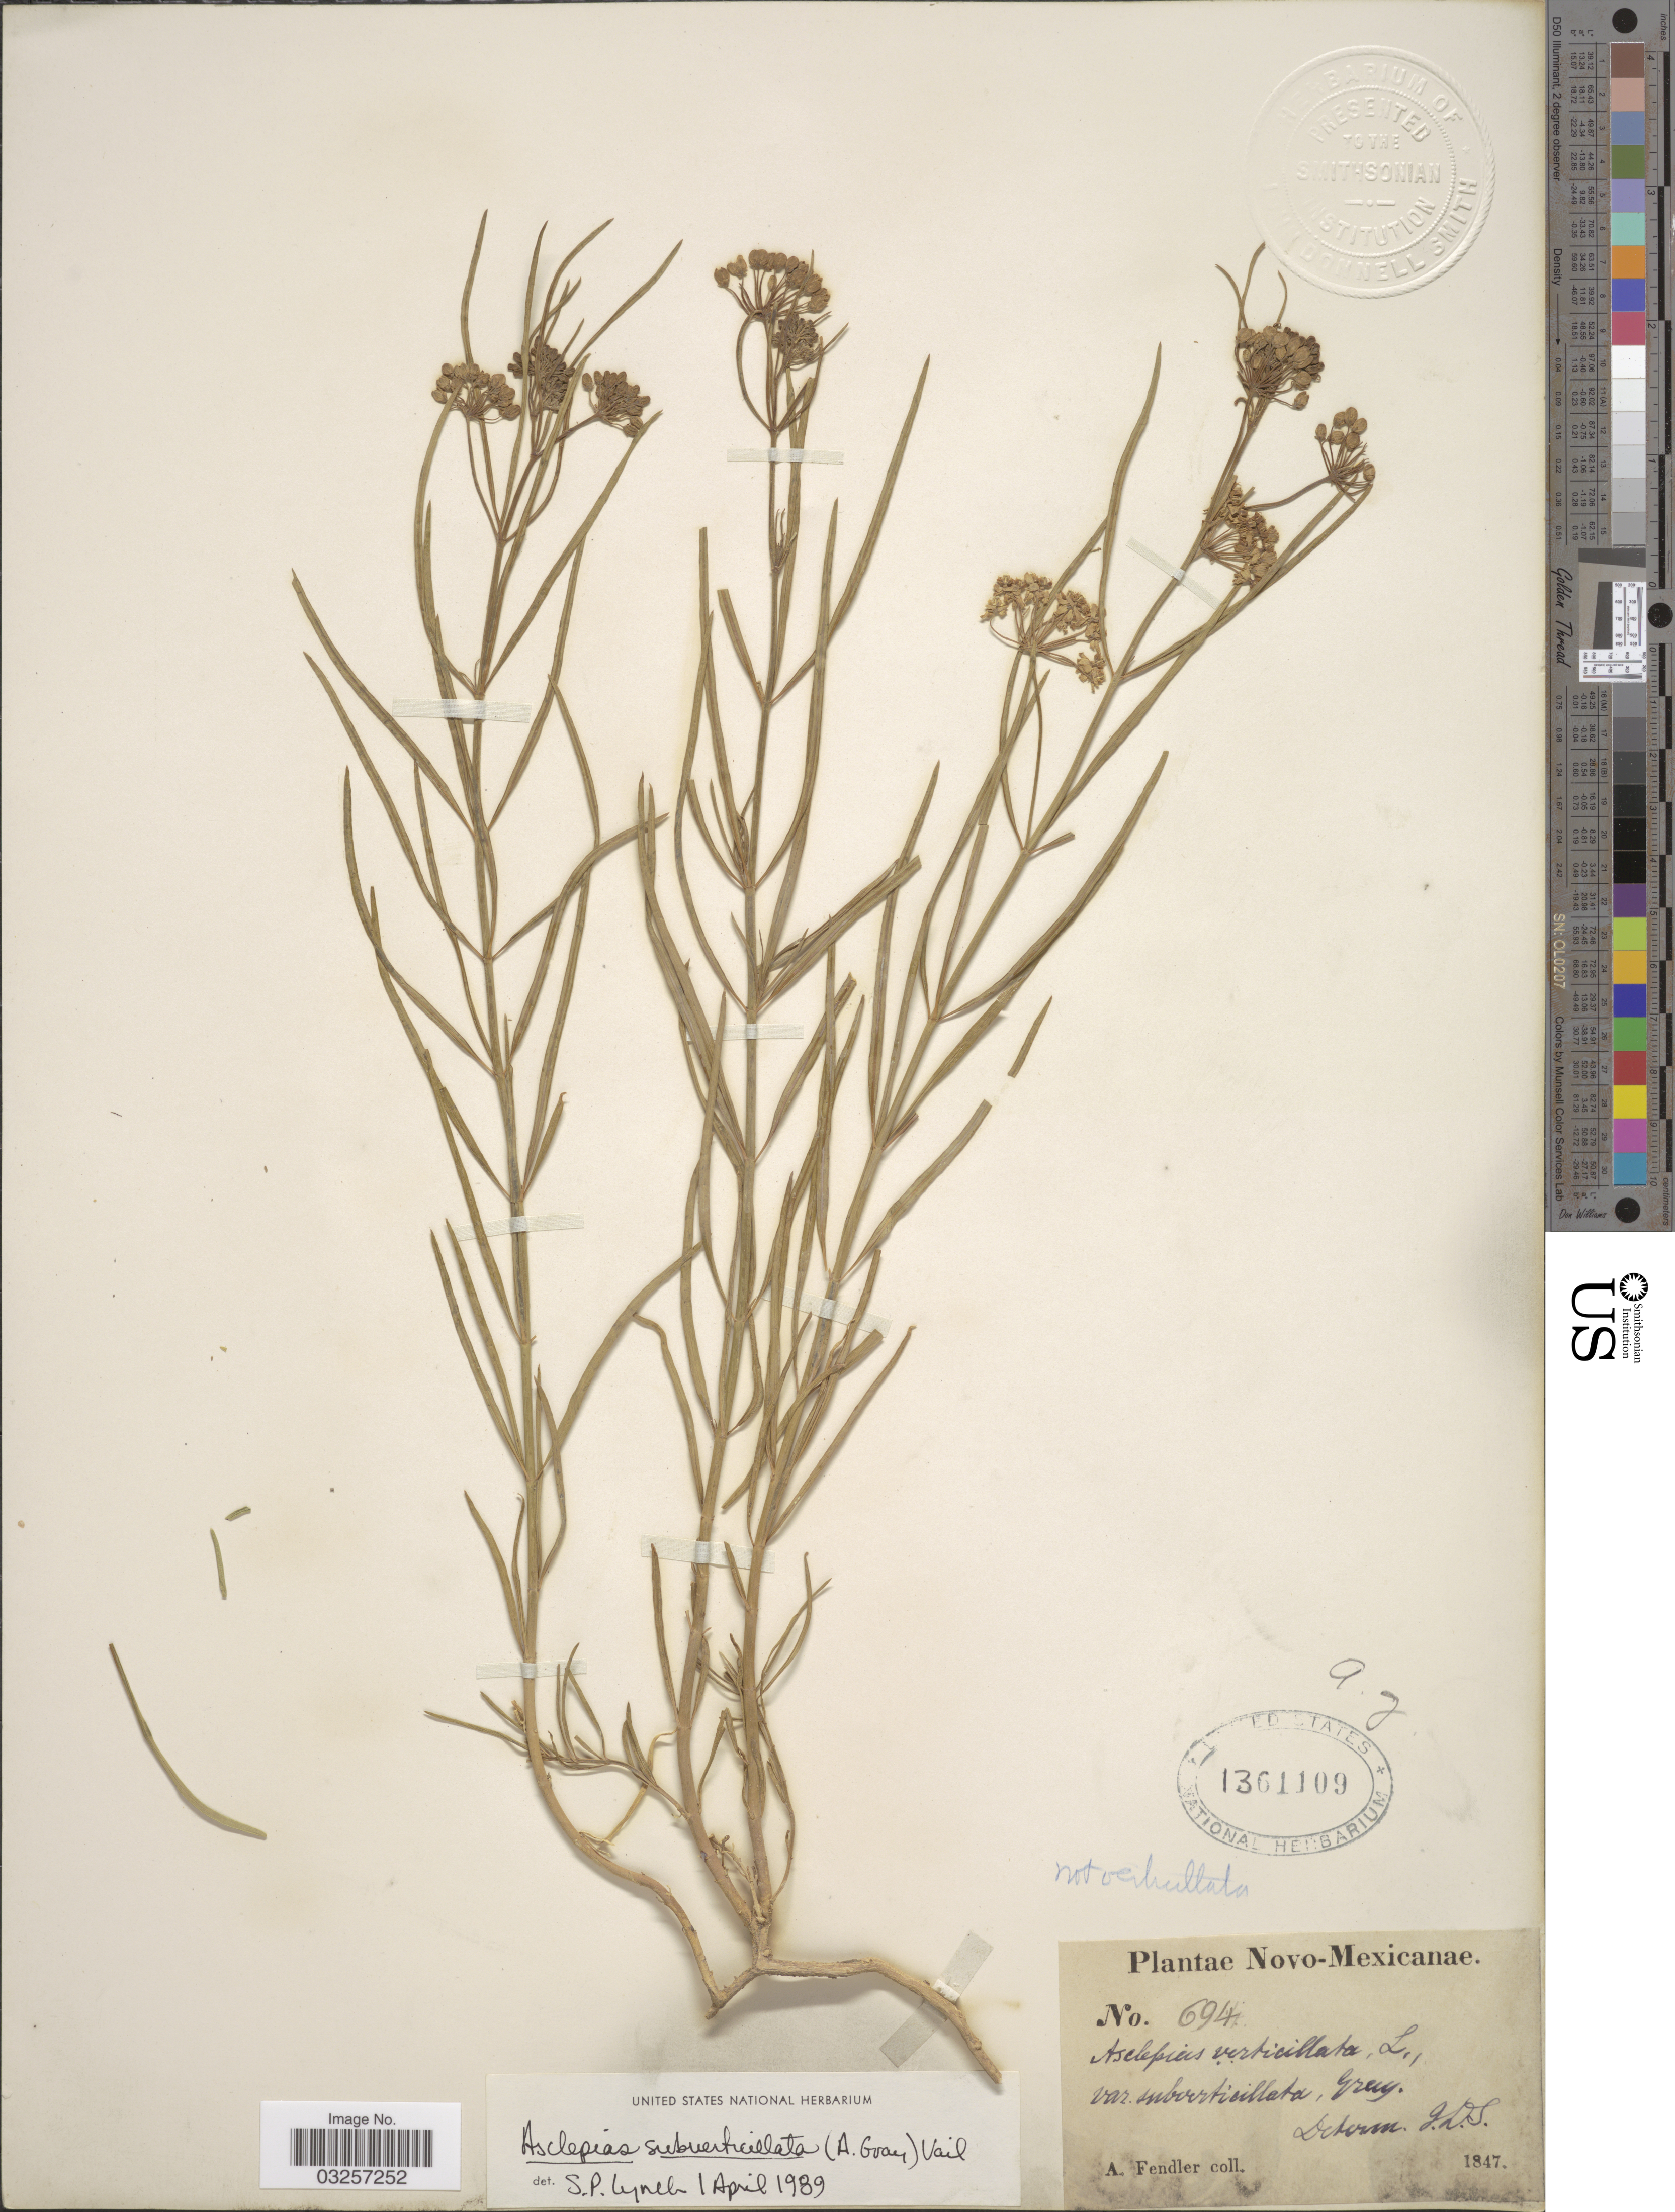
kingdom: Plantae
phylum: Tracheophyta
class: Magnoliopsida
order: Gentianales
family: Apocynaceae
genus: Asclepias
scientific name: Asclepias subverticillata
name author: (A. Gray) Vail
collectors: A. Fendler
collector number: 694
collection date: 1847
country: United States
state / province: New Mexico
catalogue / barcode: US 1361109